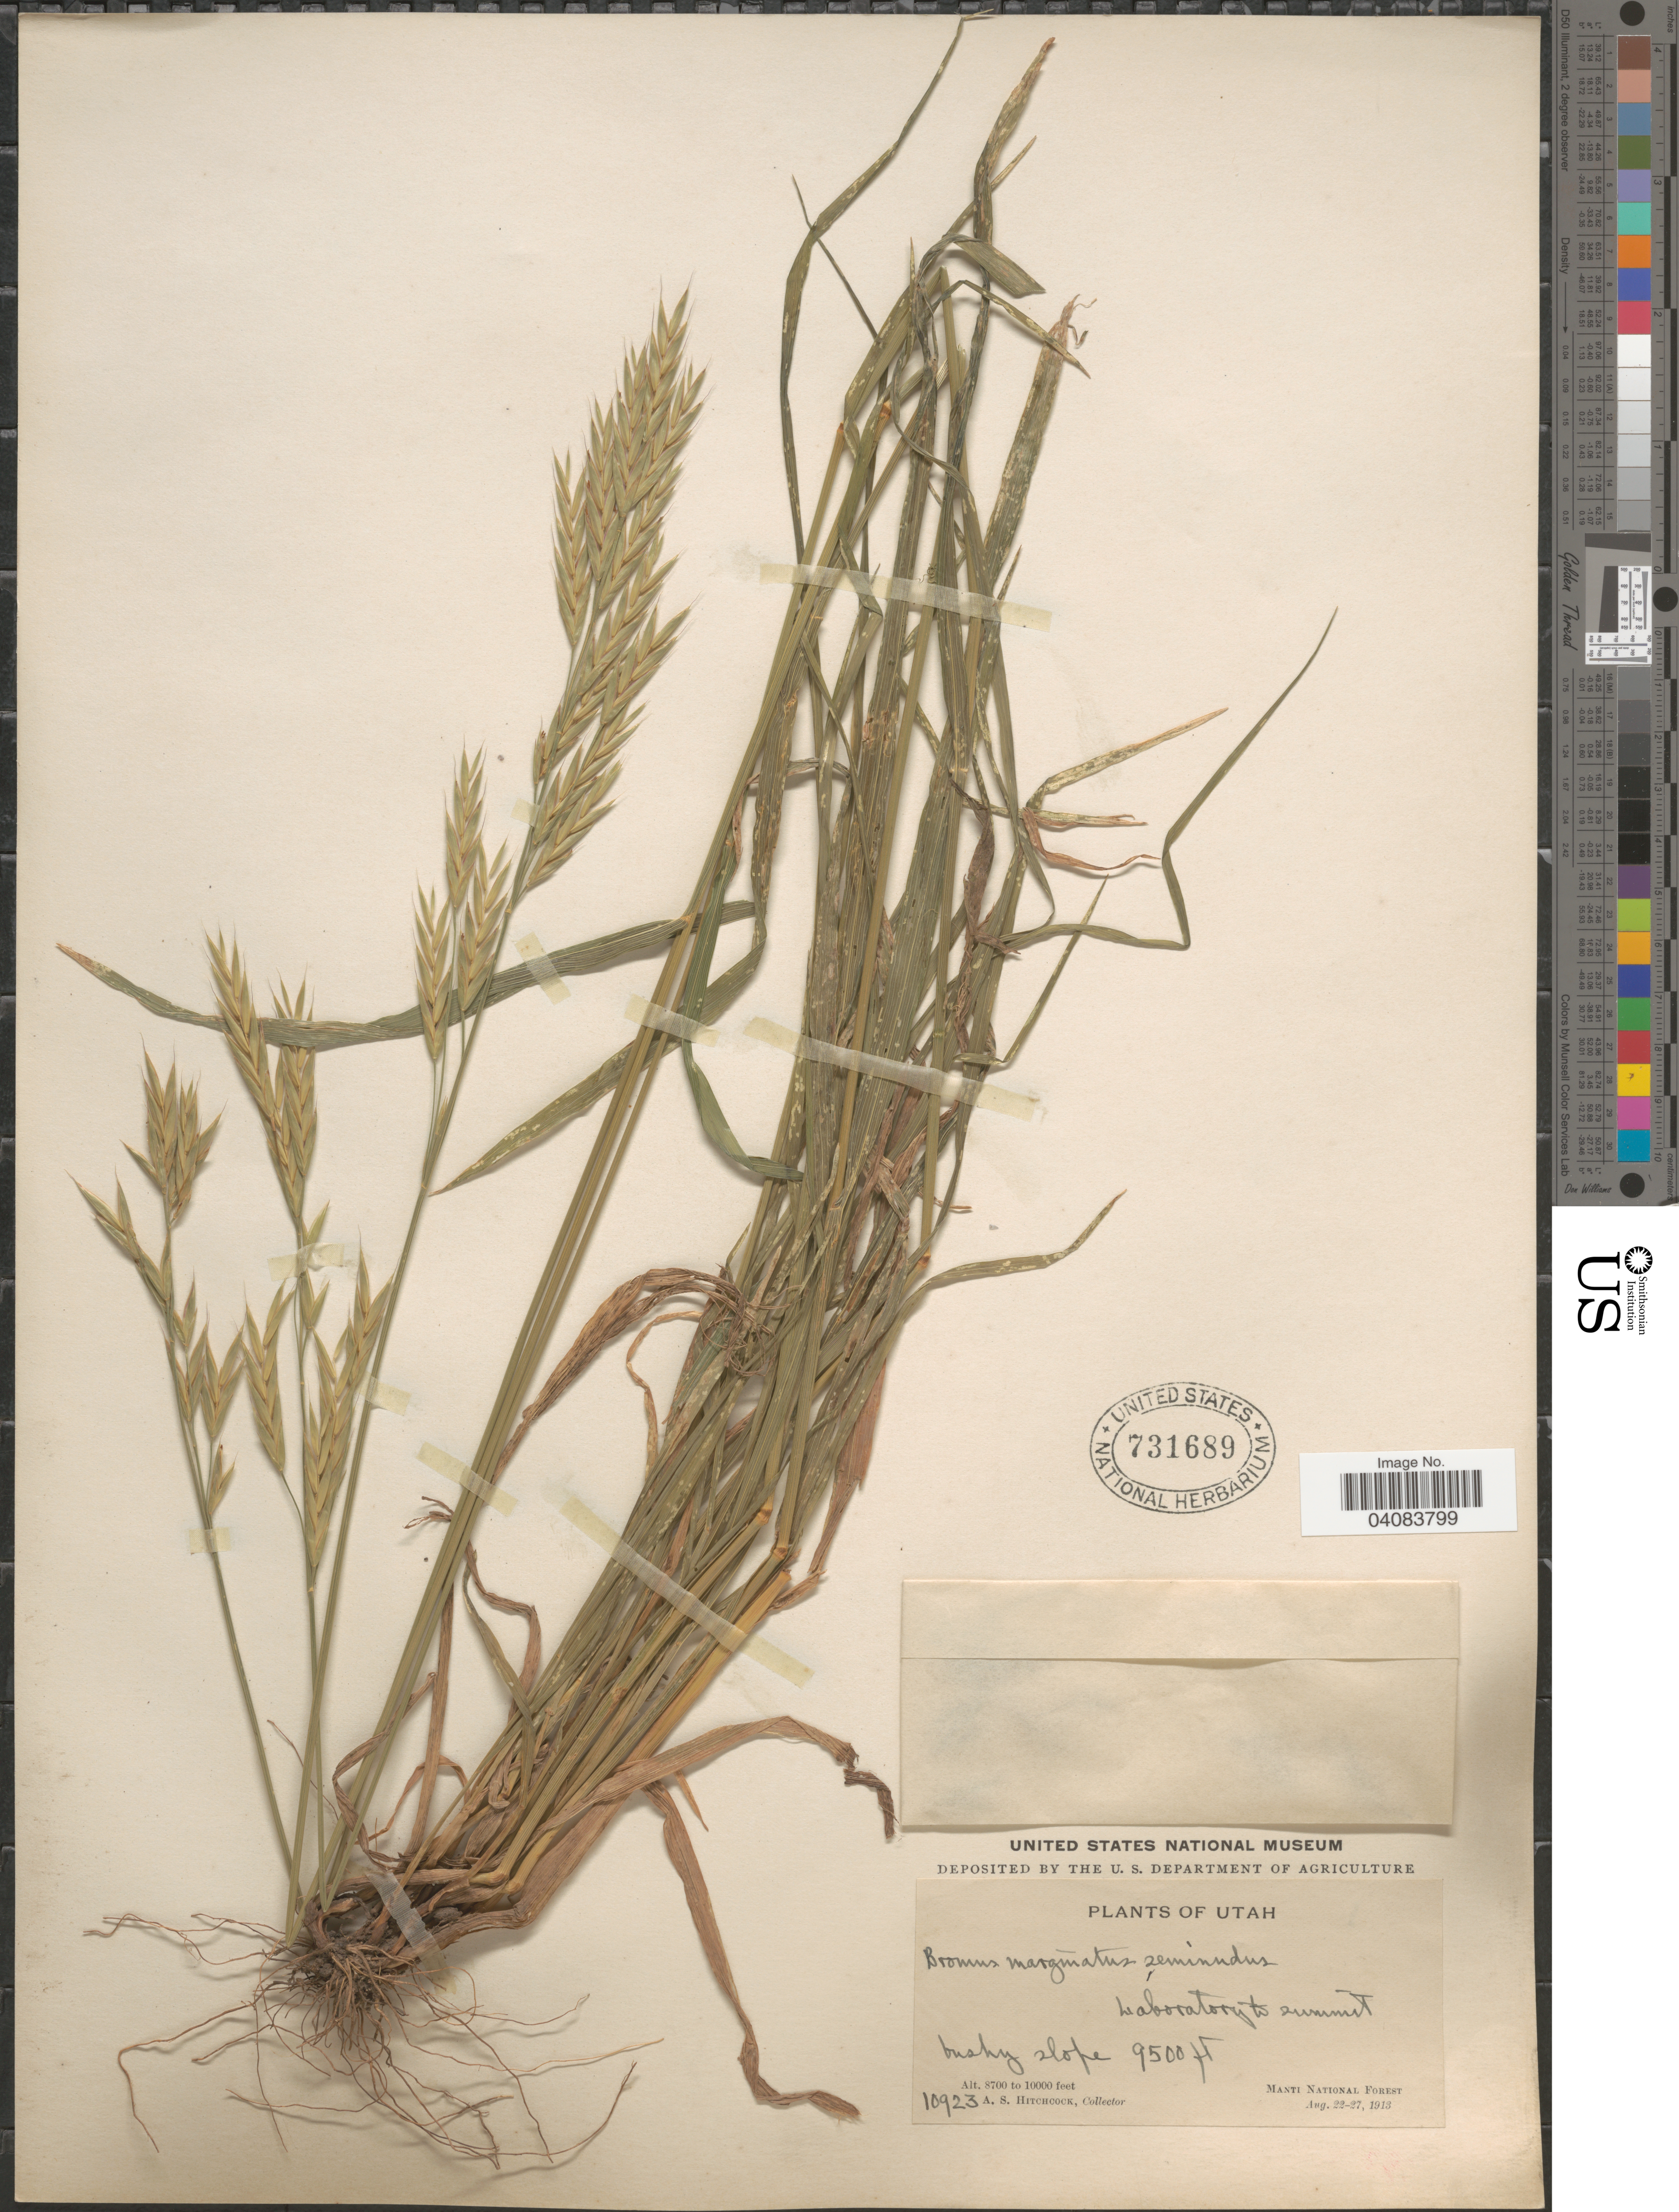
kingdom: Plantae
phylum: Tracheophyta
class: Liliopsida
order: Poales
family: Poaceae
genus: Bromus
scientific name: Bromus polyanthus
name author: Scribn. ex Shear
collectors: A. S. Hitchcock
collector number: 10923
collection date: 1913-08-22/1913-08-27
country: United States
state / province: Utah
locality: Laboratory to summit. Brushy slope. Manti National Forest.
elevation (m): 2896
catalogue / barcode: US 731689